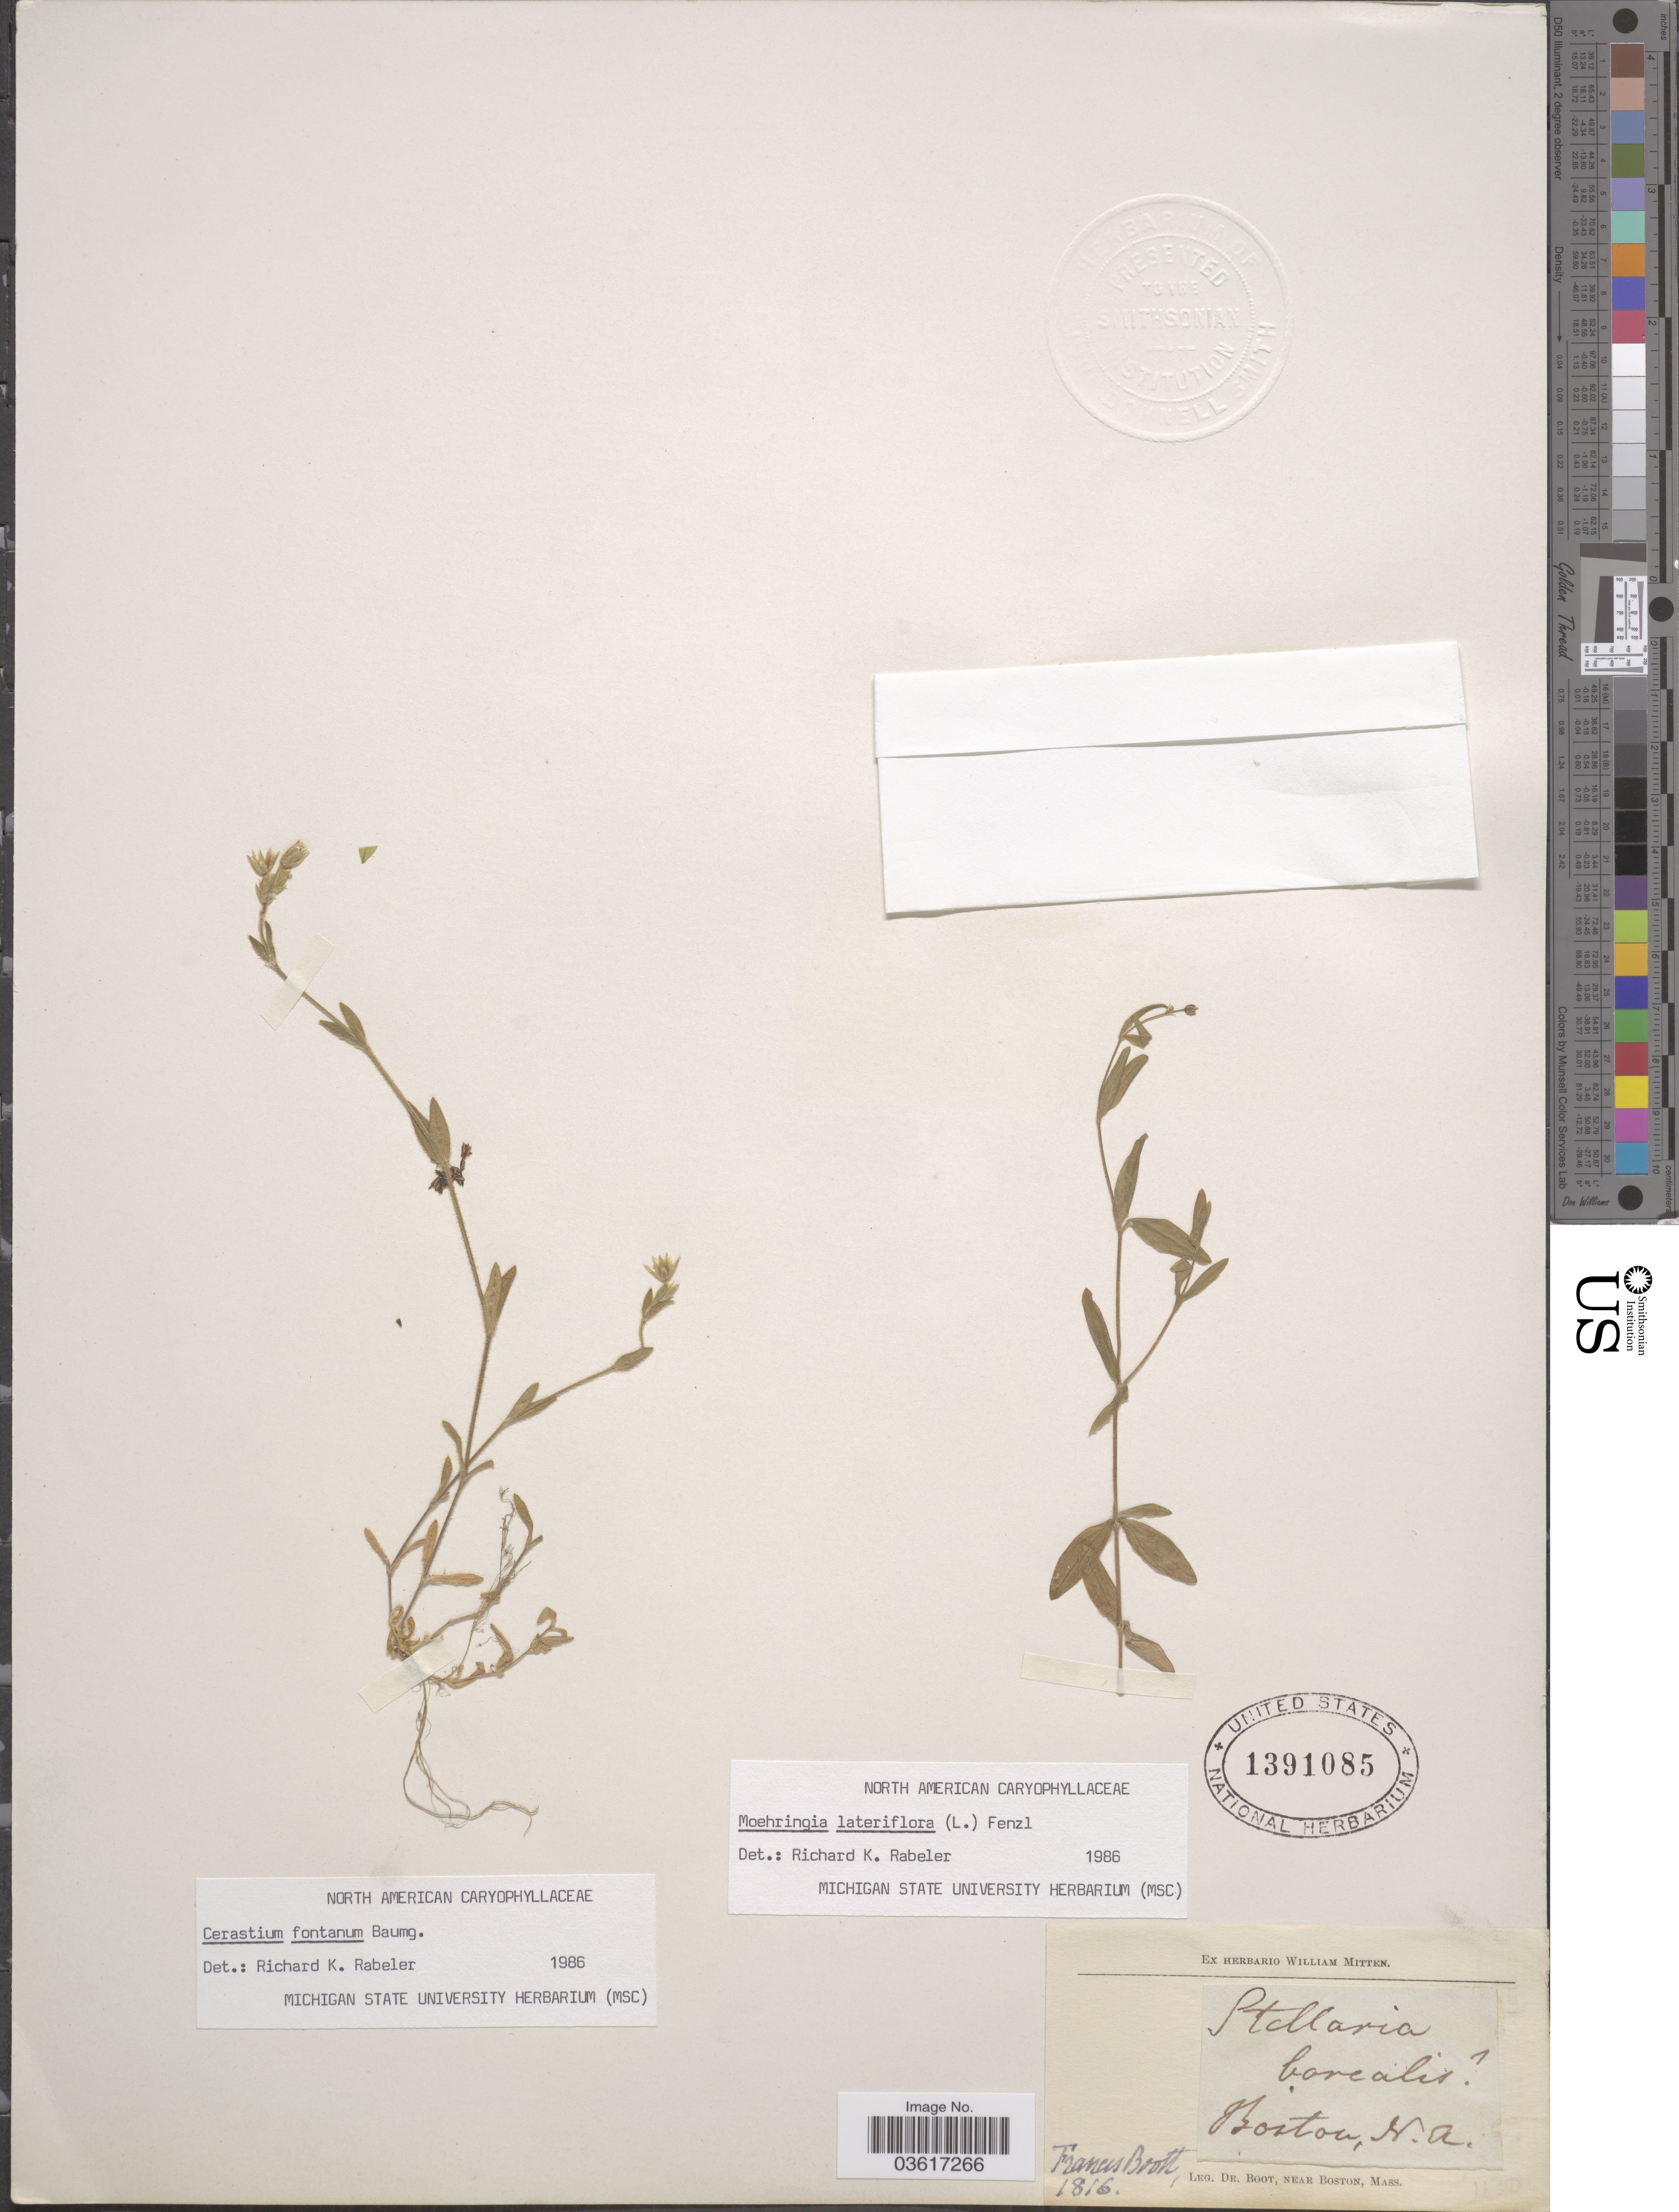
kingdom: Plantae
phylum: Tracheophyta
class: Magnoliopsida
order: Caryophyllales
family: Caryophyllaceae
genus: Moehringia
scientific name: Moehringia lateriflora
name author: (L.) Fenzl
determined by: Rabeler, R. K.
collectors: F. M. B. Boott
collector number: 1130*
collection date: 1816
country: United States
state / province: Massachusetts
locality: Boston. Near Boston [unsure placement]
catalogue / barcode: US 1391085